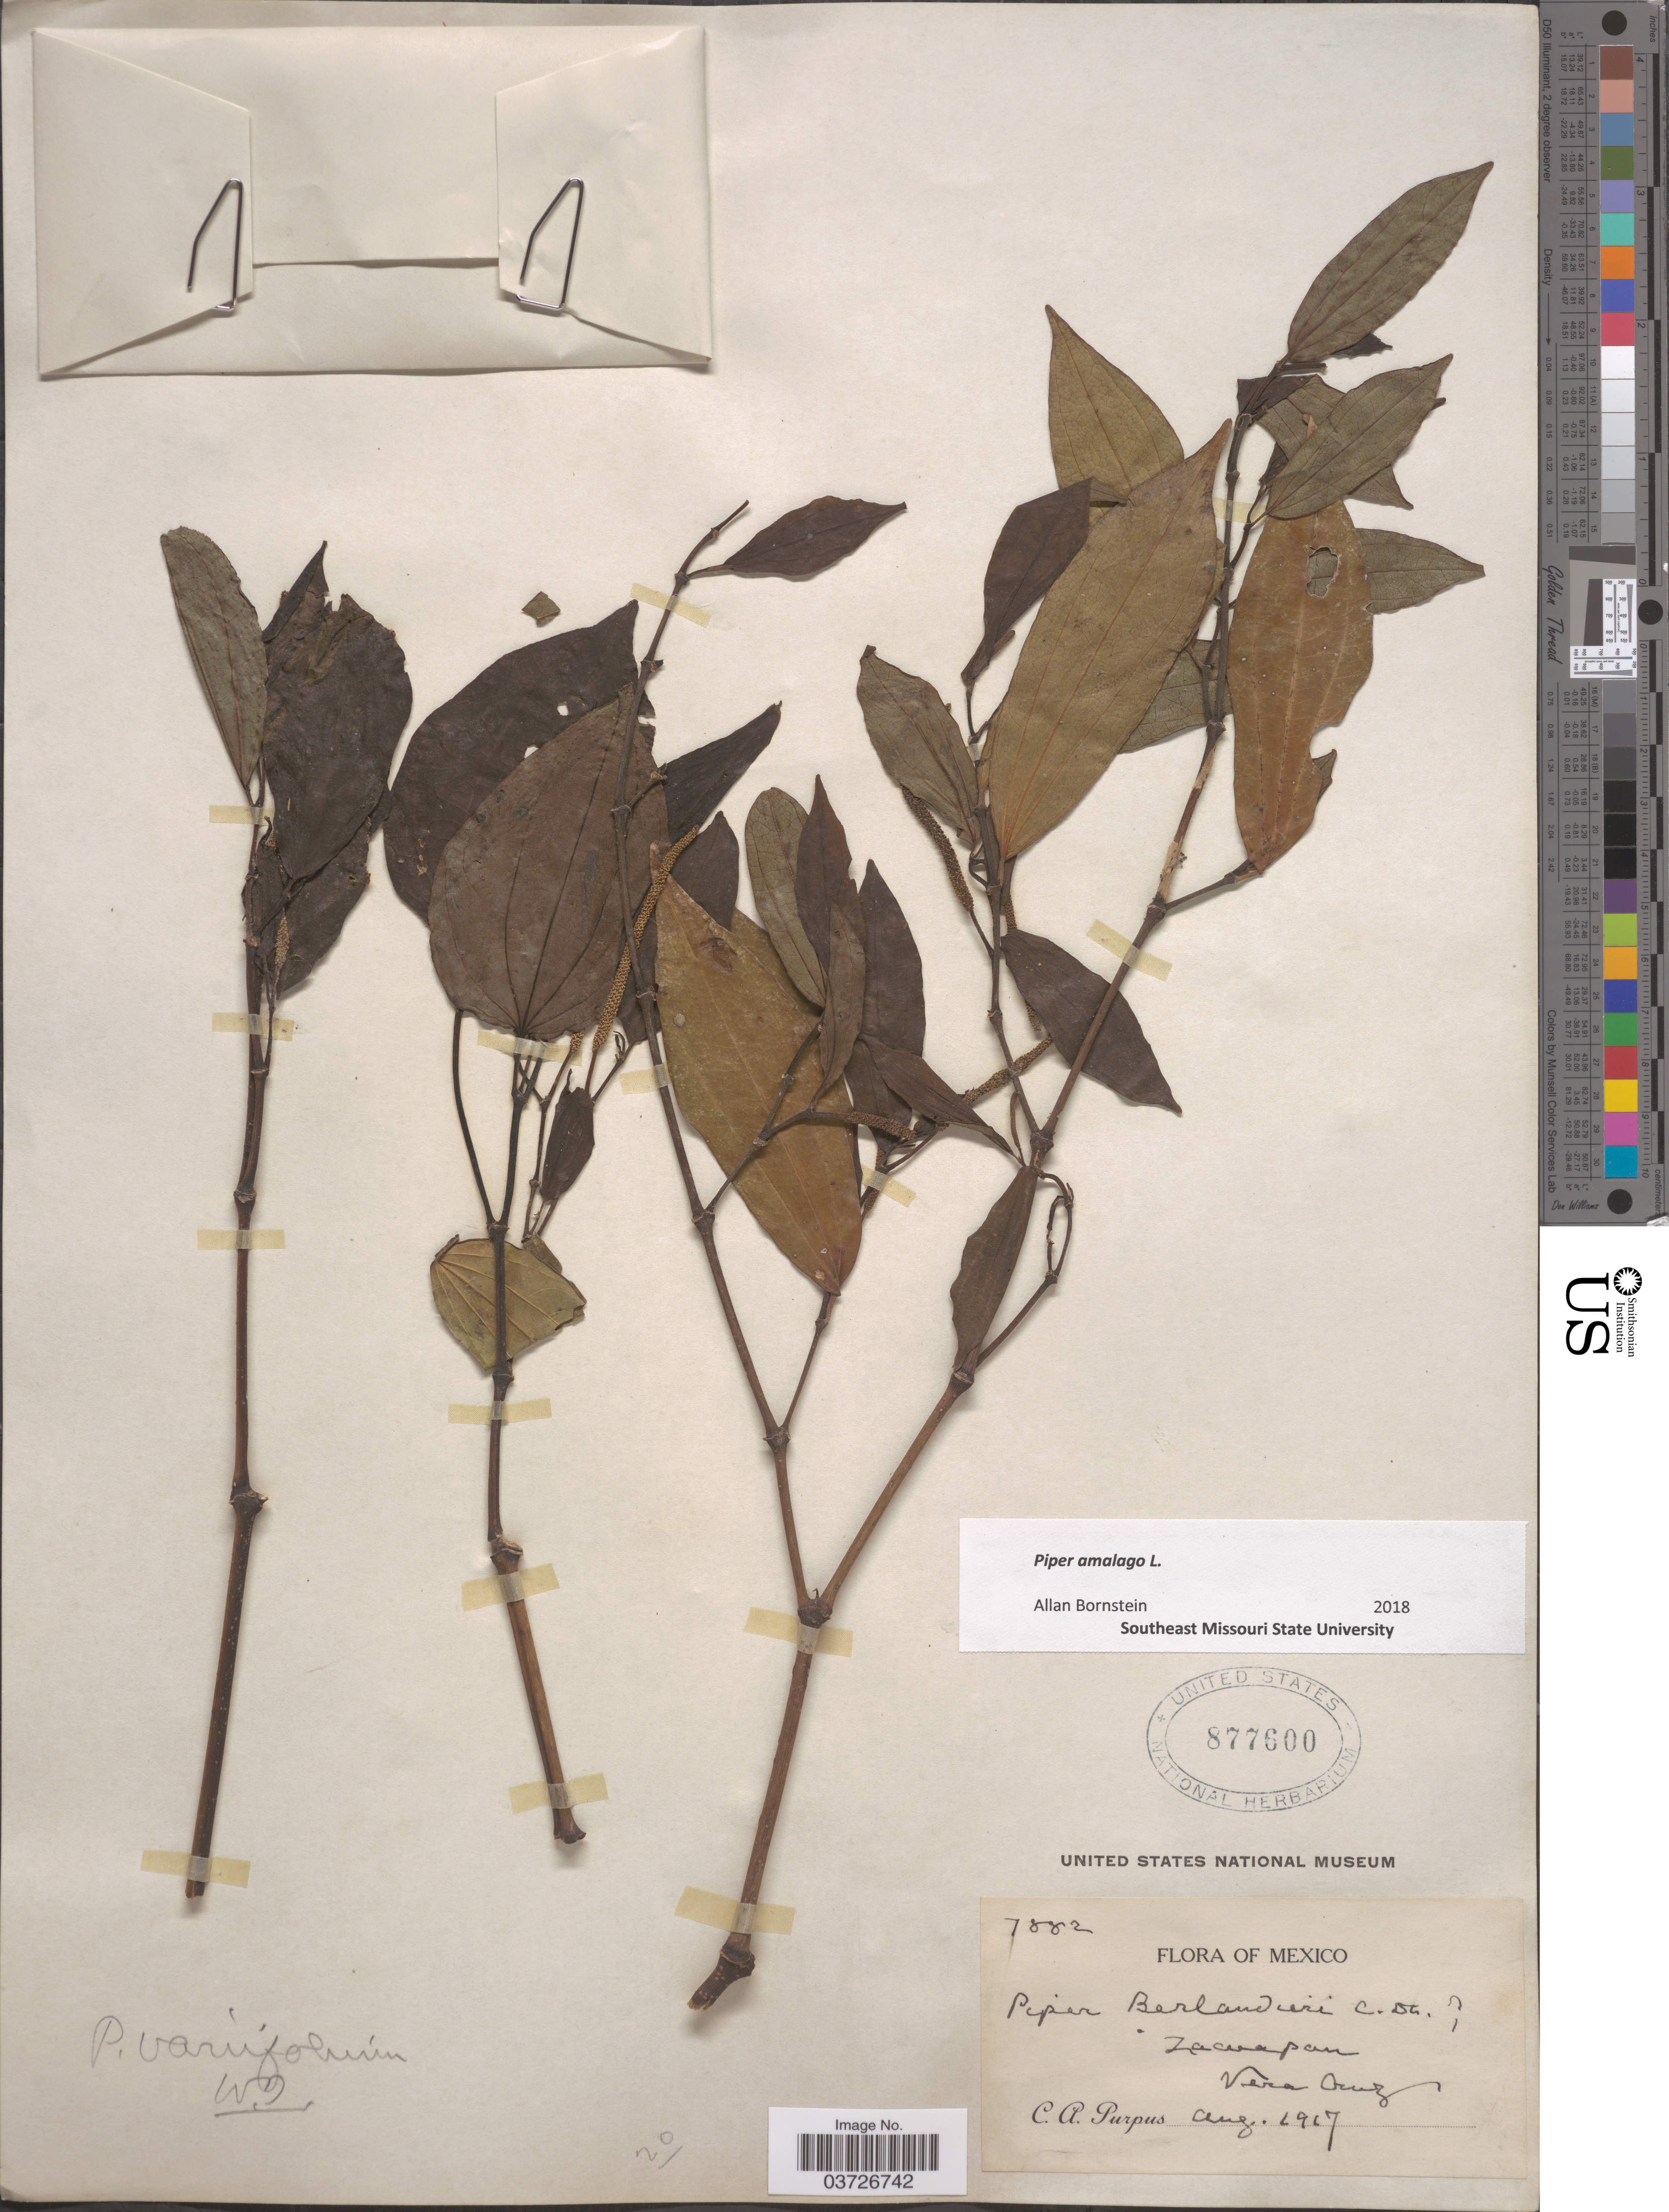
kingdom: Plantae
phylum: Tracheophyta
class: Magnoliopsida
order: Piperales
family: Piperaceae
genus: Piper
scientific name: Piper amalago var. medium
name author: (Jacq.) Yunck.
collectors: C. A. Purpus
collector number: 7882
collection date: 1917-08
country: Mexico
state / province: Veracruz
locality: Zacuapan. Vera Cruz.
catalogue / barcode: US 877600